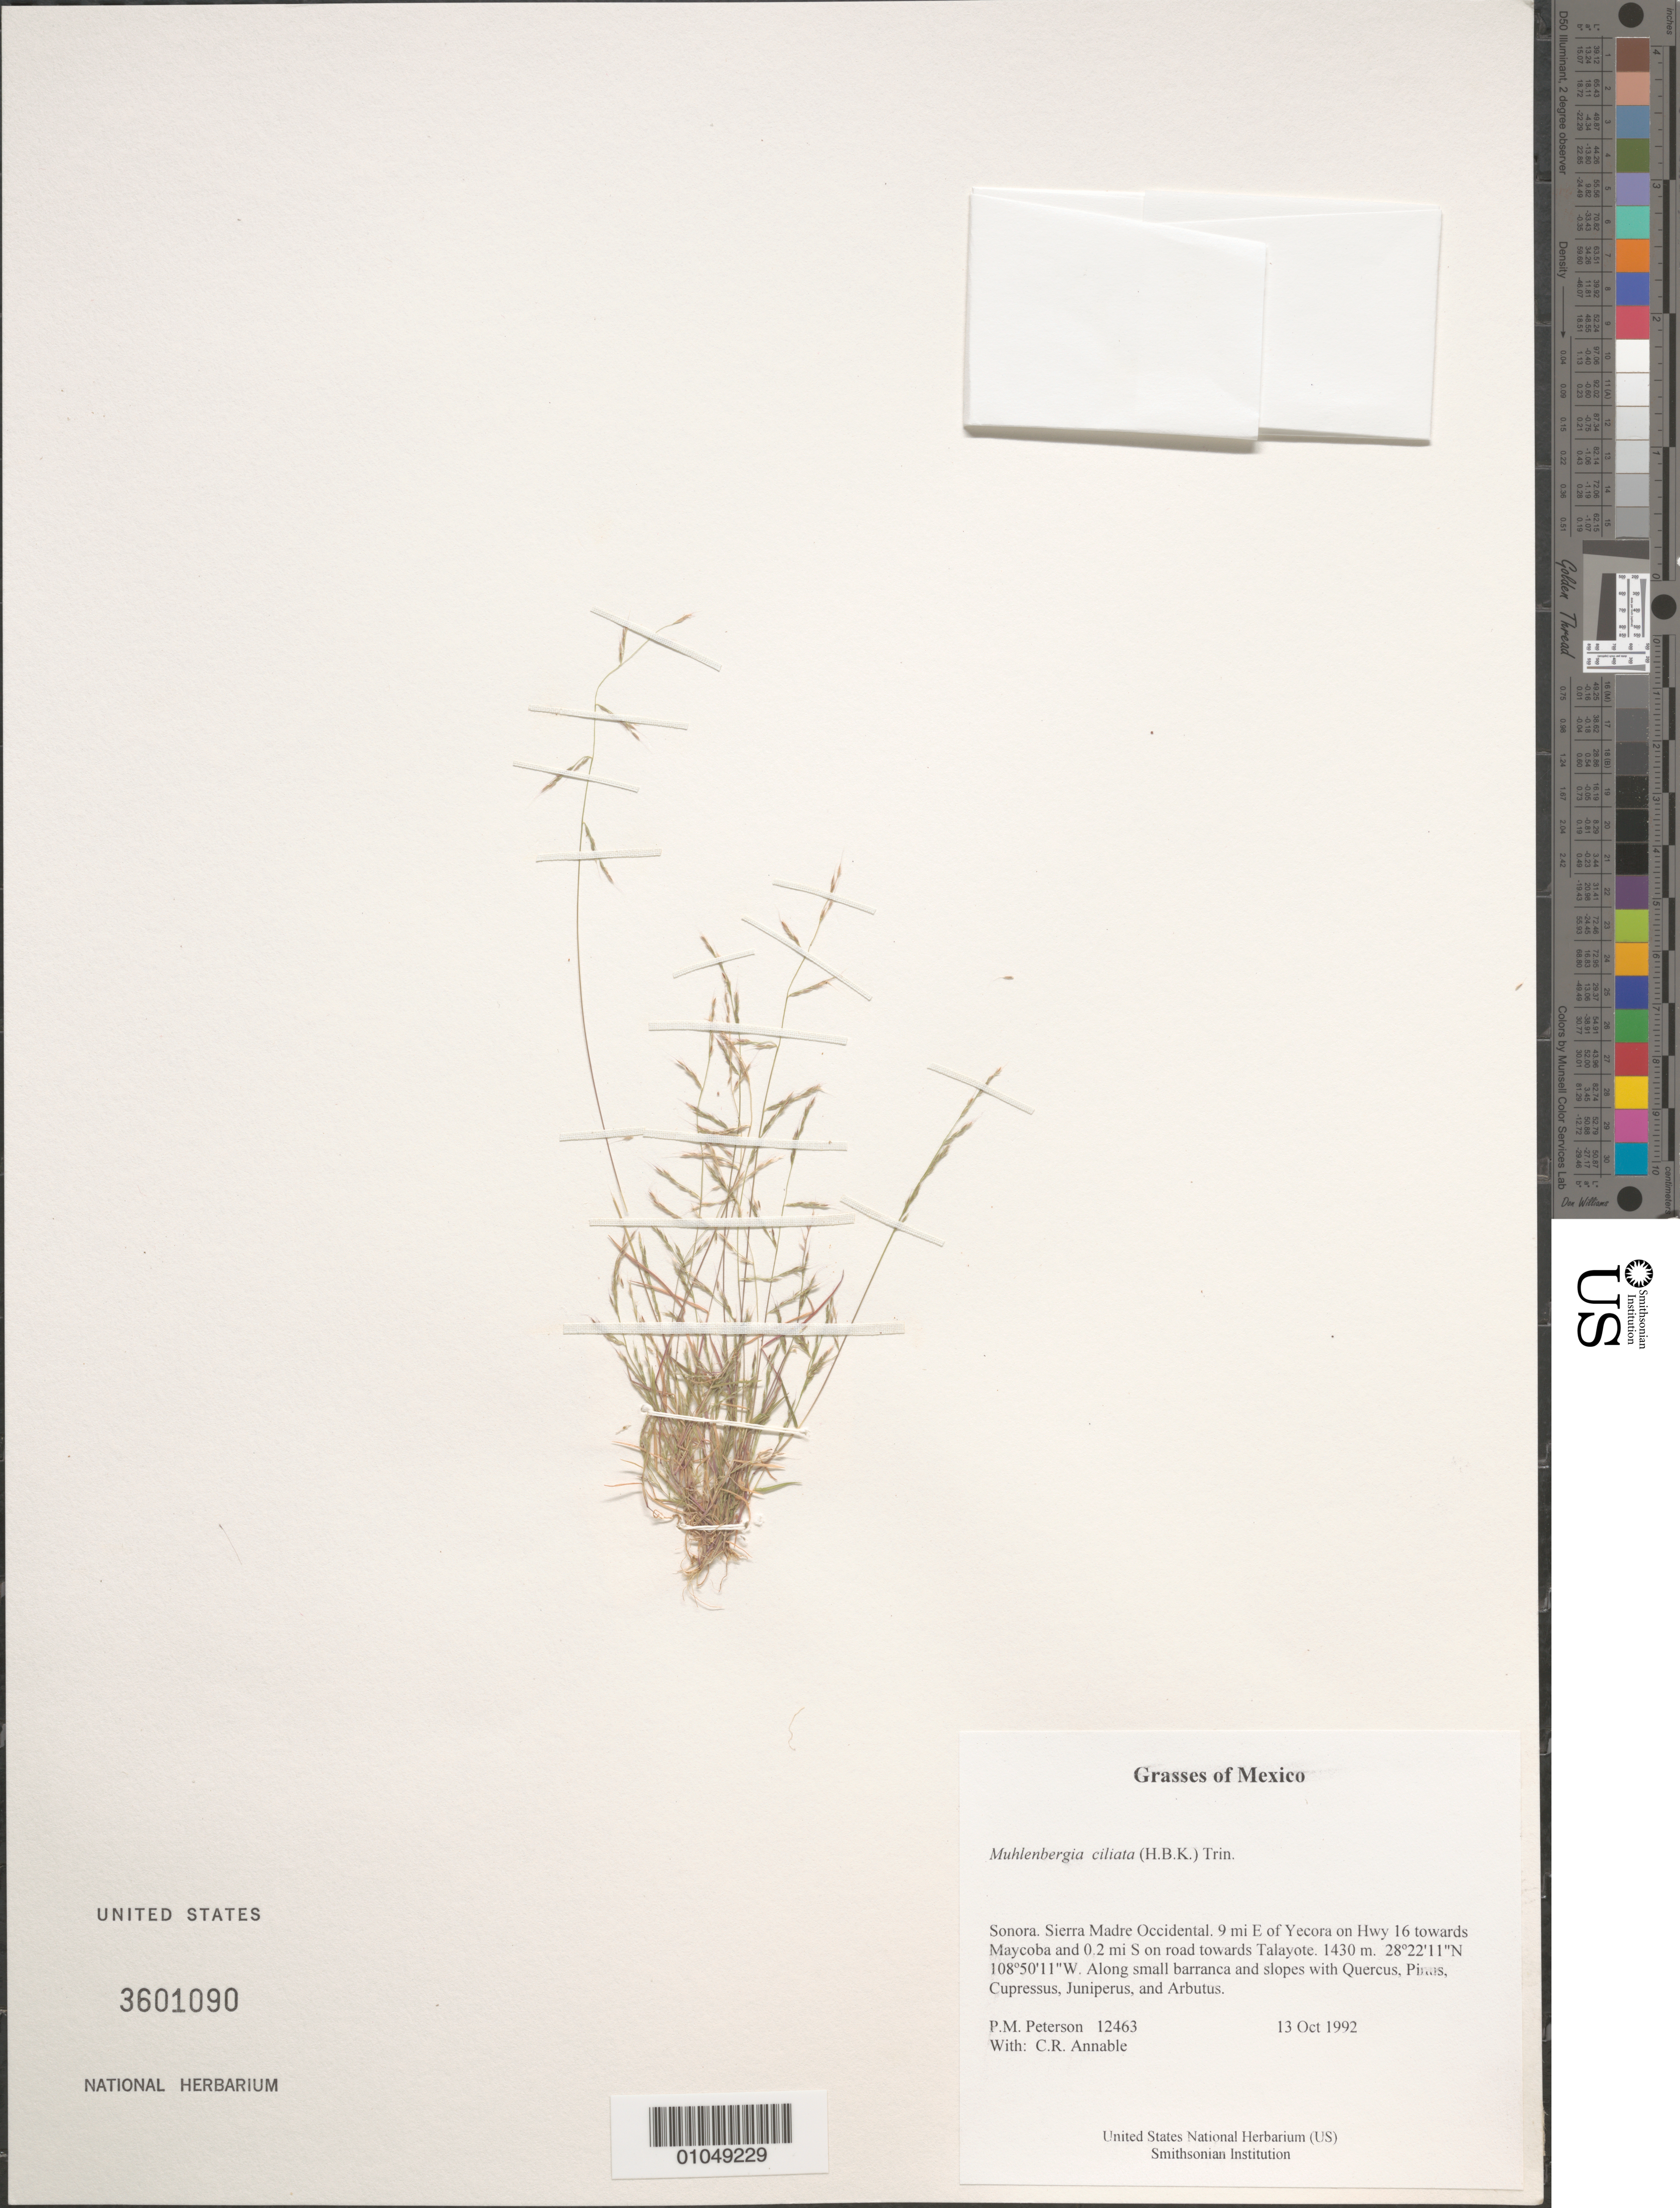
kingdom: Plantae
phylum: Tracheophyta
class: Liliopsida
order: Poales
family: Poaceae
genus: Muhlenbergia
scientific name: Muhlenbergia ciliata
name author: (Kunth) Trin.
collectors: P. M. Peterson & C. R. Annable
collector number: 12463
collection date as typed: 13 Oct 1992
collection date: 1992-10-13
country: Mexico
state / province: Sonora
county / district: Sierra Madre Occidental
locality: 9 mi E of Yecora on Hwy 16 towards Maycoba and 0.2 mi S on road towards Talayote.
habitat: Along small barranca and slopes with Quercus, Pinus, Cupressus, Juniperus, and Arbutus.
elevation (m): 1430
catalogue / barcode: US 3601090